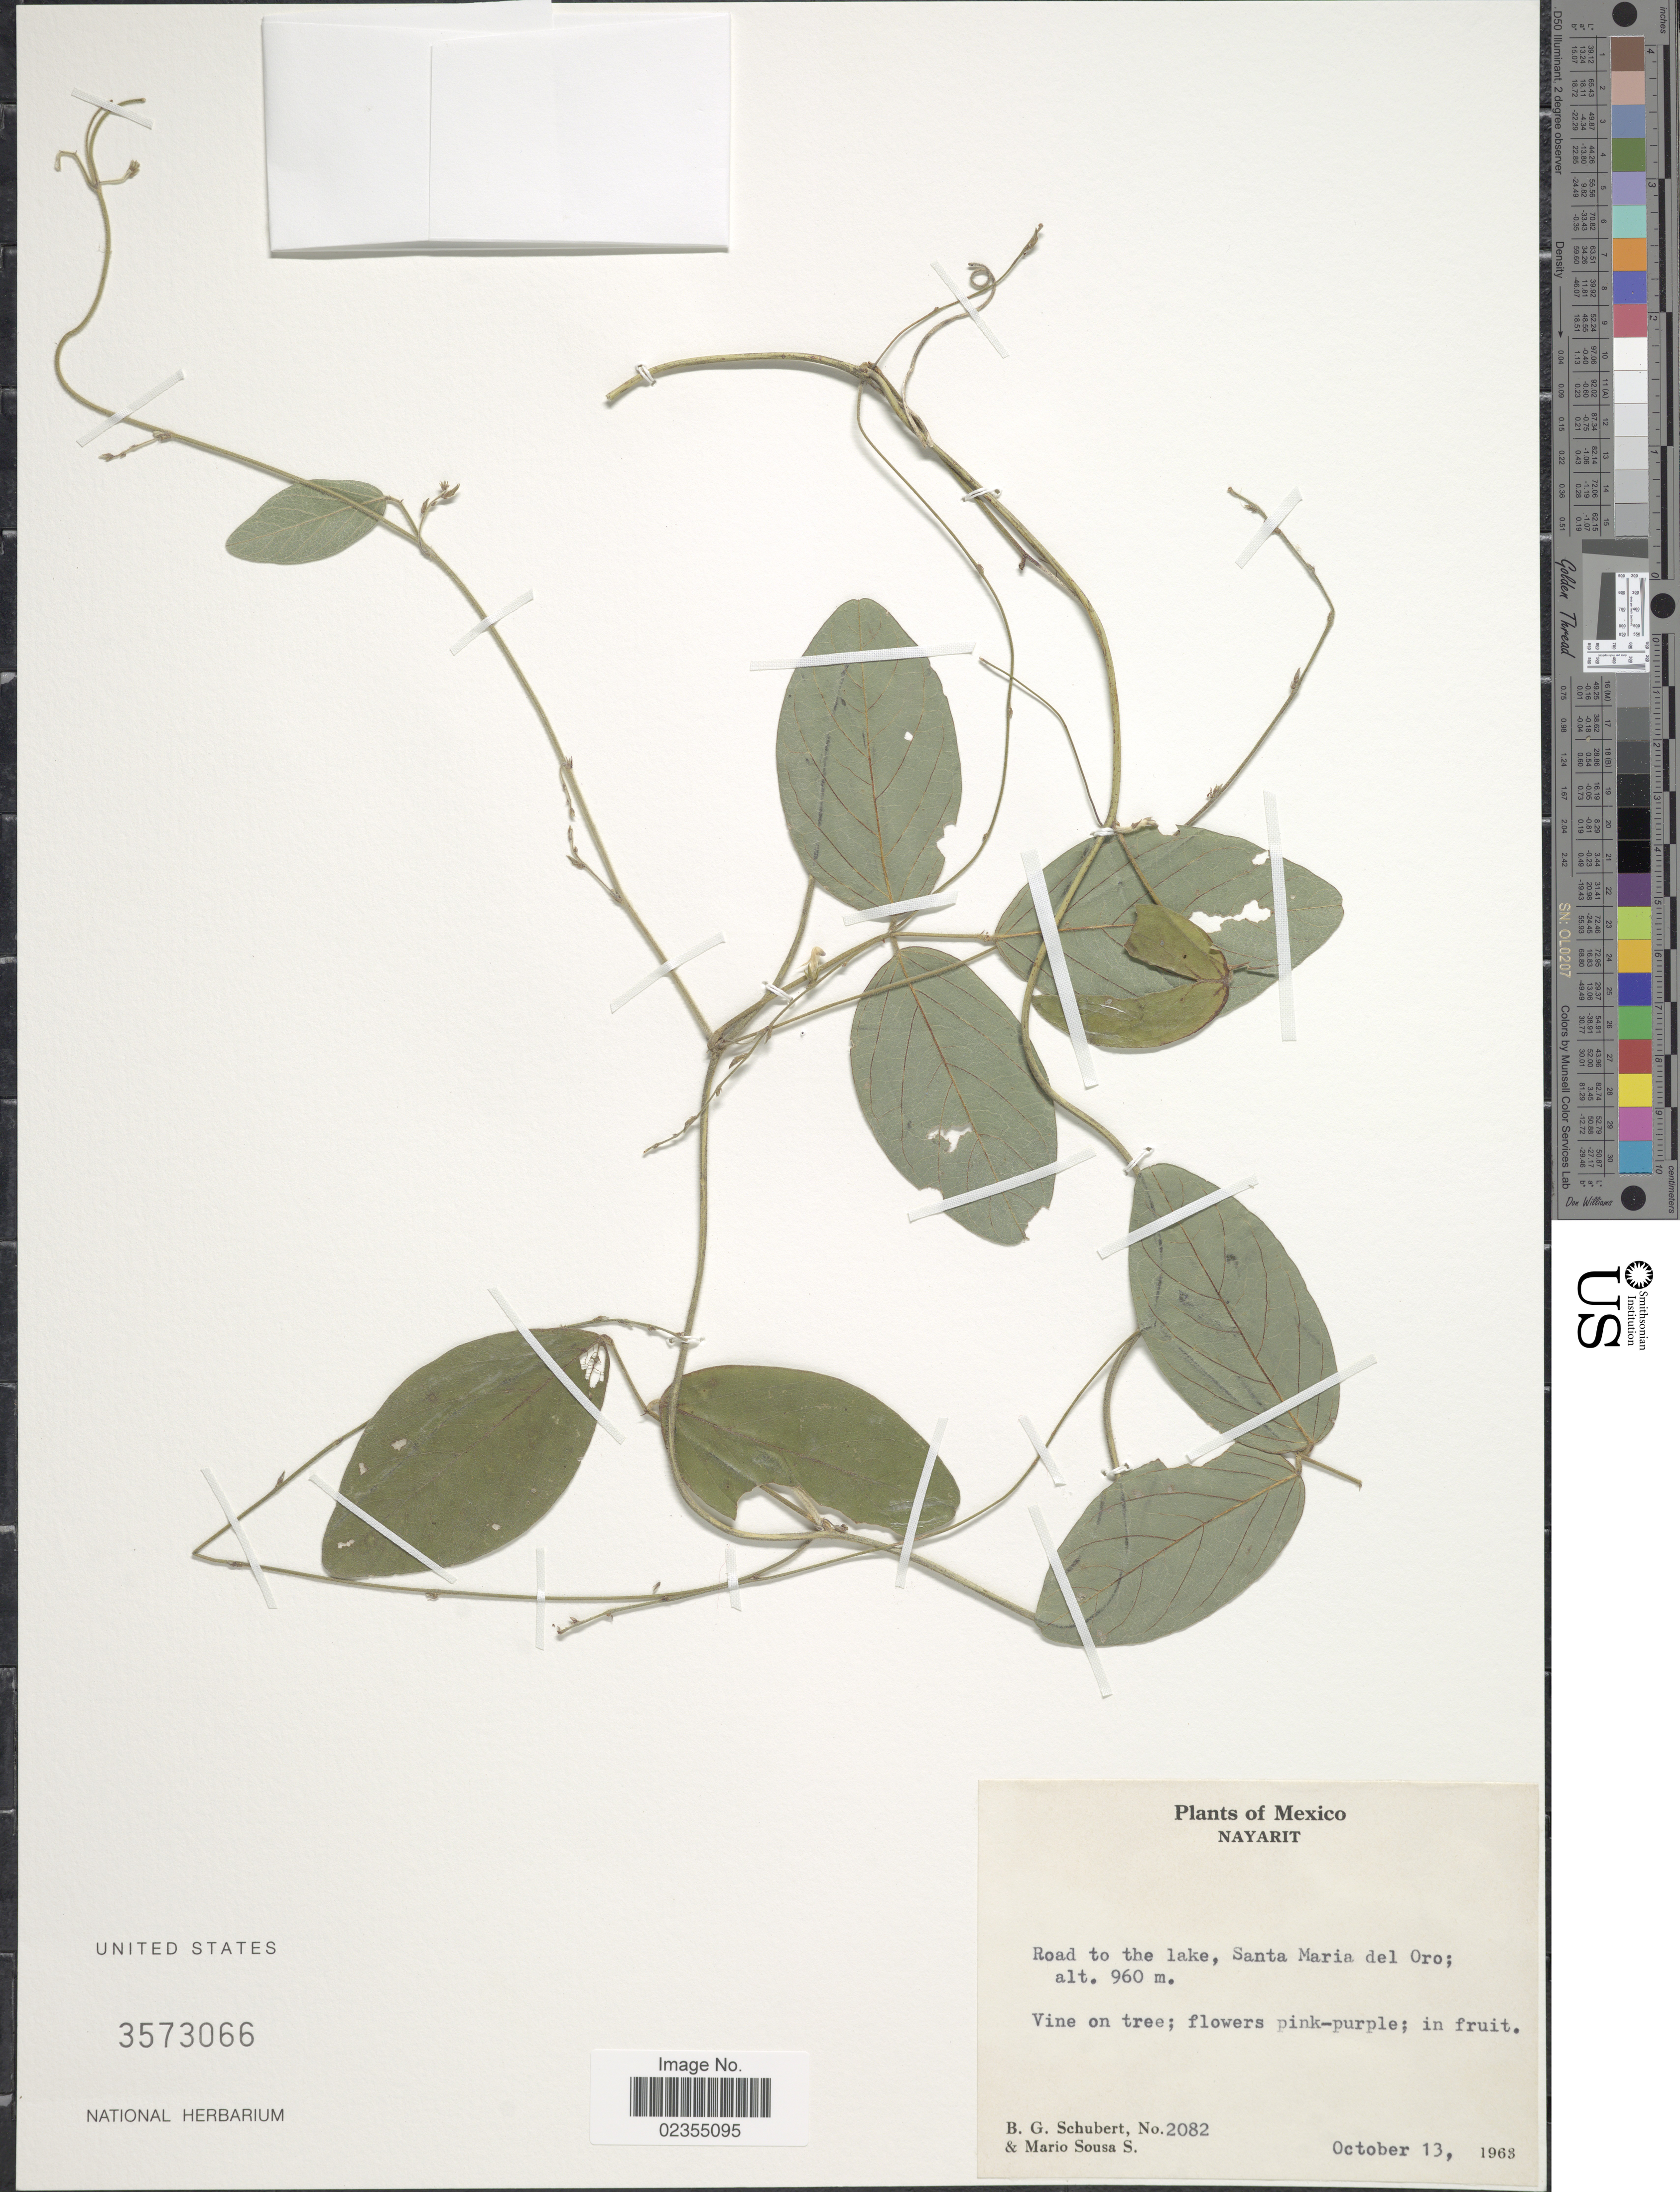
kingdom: Plantae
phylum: Tracheophyta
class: Magnoliopsida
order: Fabales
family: Fabaceae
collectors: B. Schubert & M. Sousa S.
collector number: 2082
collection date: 1963-10-13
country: Mexico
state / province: Nayarit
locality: Road to lake, Santa Maria del Oro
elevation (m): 960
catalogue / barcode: US 3573066